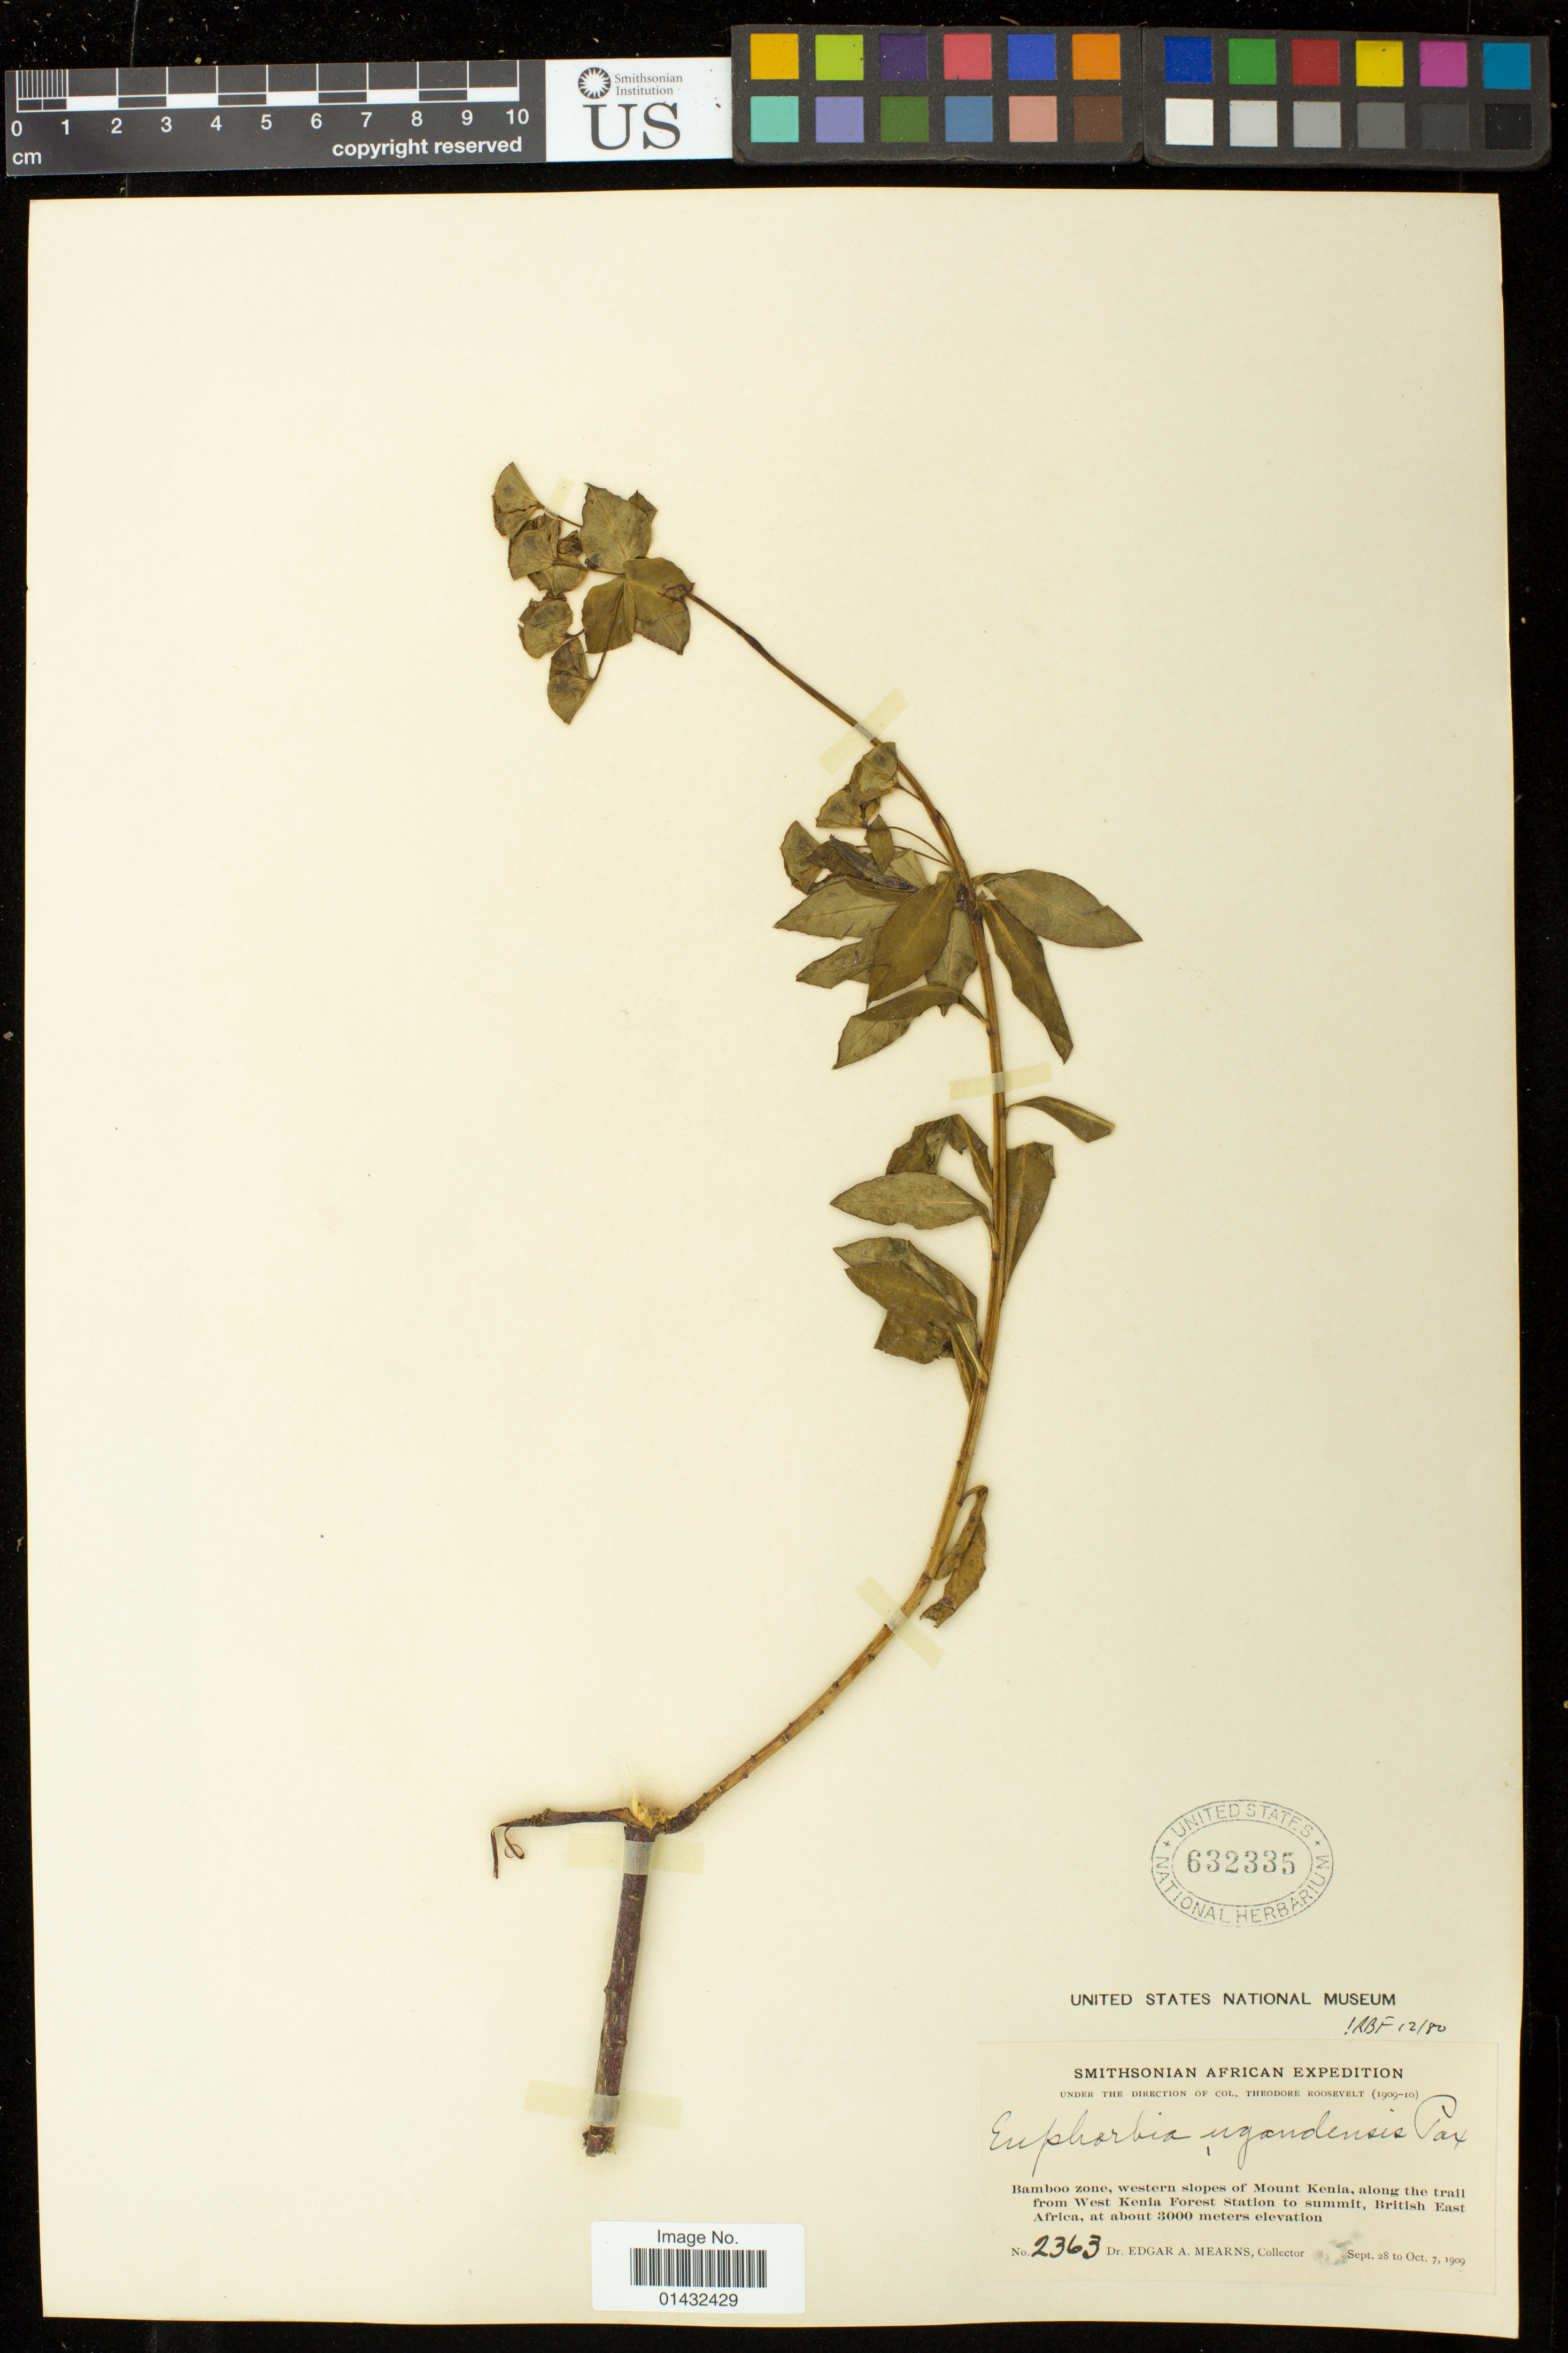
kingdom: Plantae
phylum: Tracheophyta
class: Magnoliopsida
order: Malpighiales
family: Euphorbiaceae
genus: Euphorbia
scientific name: Euphorbia ugandensis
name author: Pax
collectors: E. A. Mearns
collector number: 2363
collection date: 1909-09-28/1909-10-07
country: Kenya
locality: Bamboo zone, western slopes of Mount Kenia, along the trail from West Kenia Forest Station to Summit, British East Africa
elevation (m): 914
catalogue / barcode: US 632335